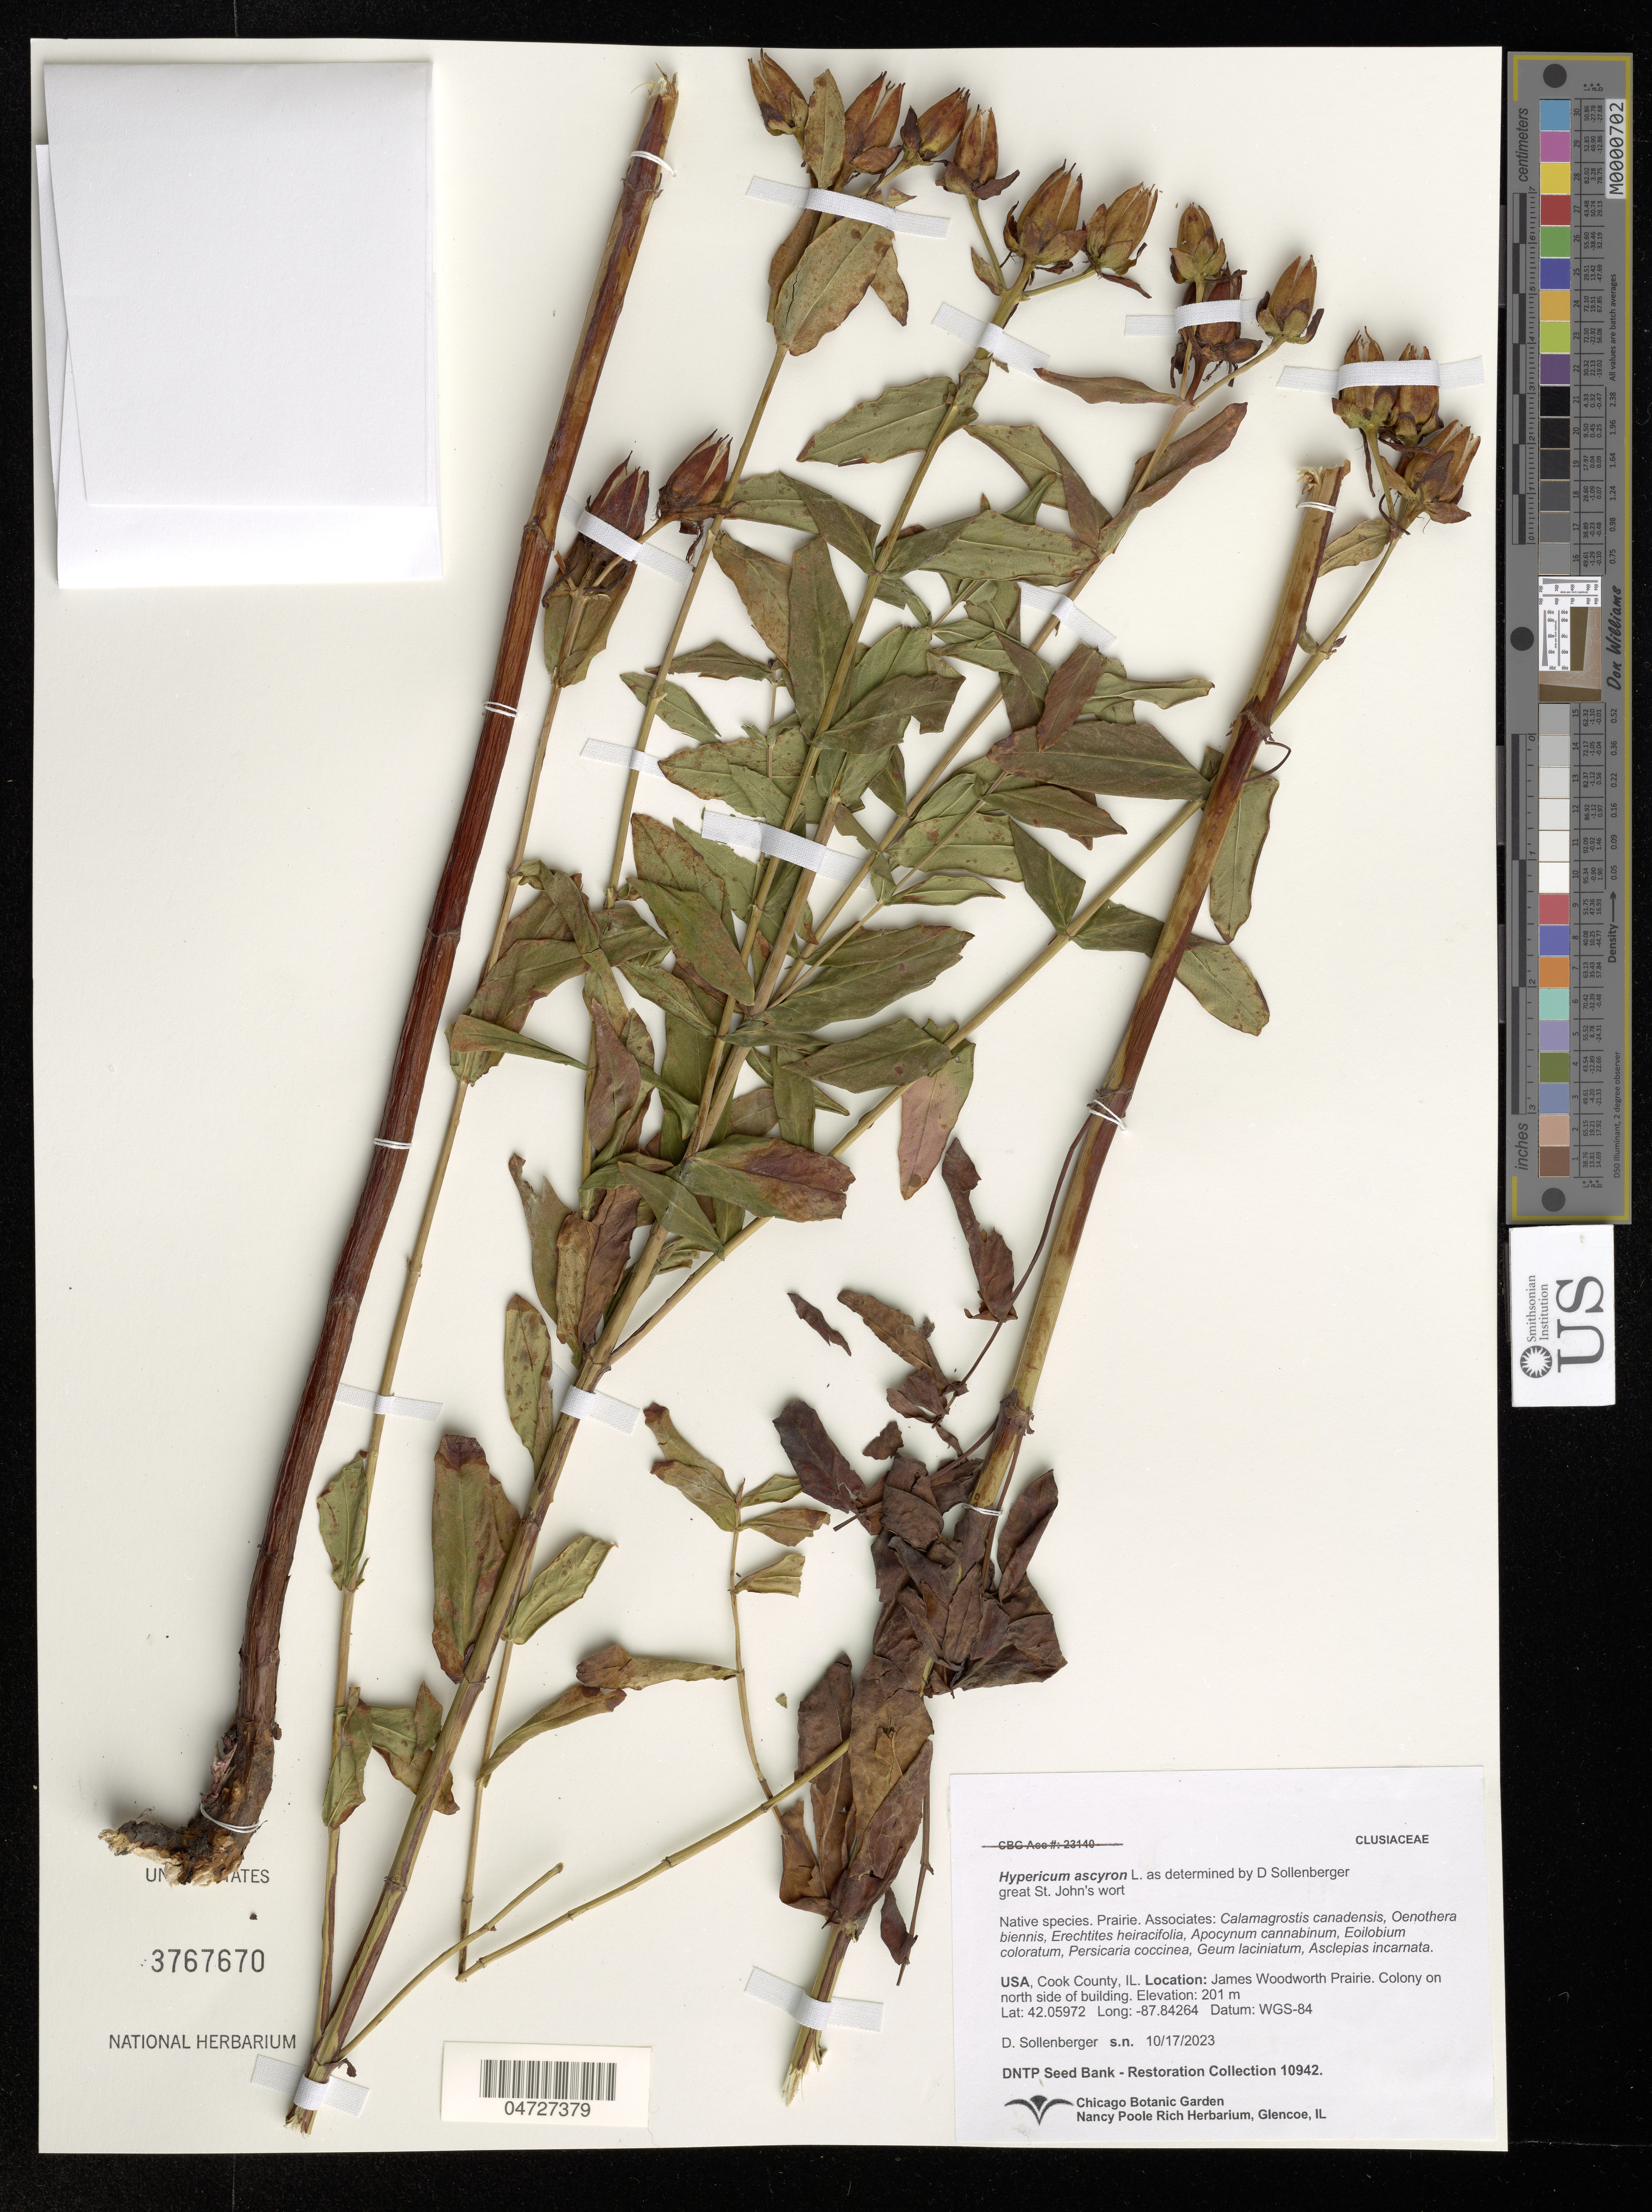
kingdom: Plantae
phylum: Tracheophyta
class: Magnoliopsida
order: Malpighiales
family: Hypericaceae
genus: Hypericum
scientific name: Hypericum ascyron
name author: L.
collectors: D. Sollenberger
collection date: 2023-10-17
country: United States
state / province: Illinois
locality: Cook County. James Woodworth Prairie. Colony on north side of building.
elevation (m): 201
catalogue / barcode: US 3767670